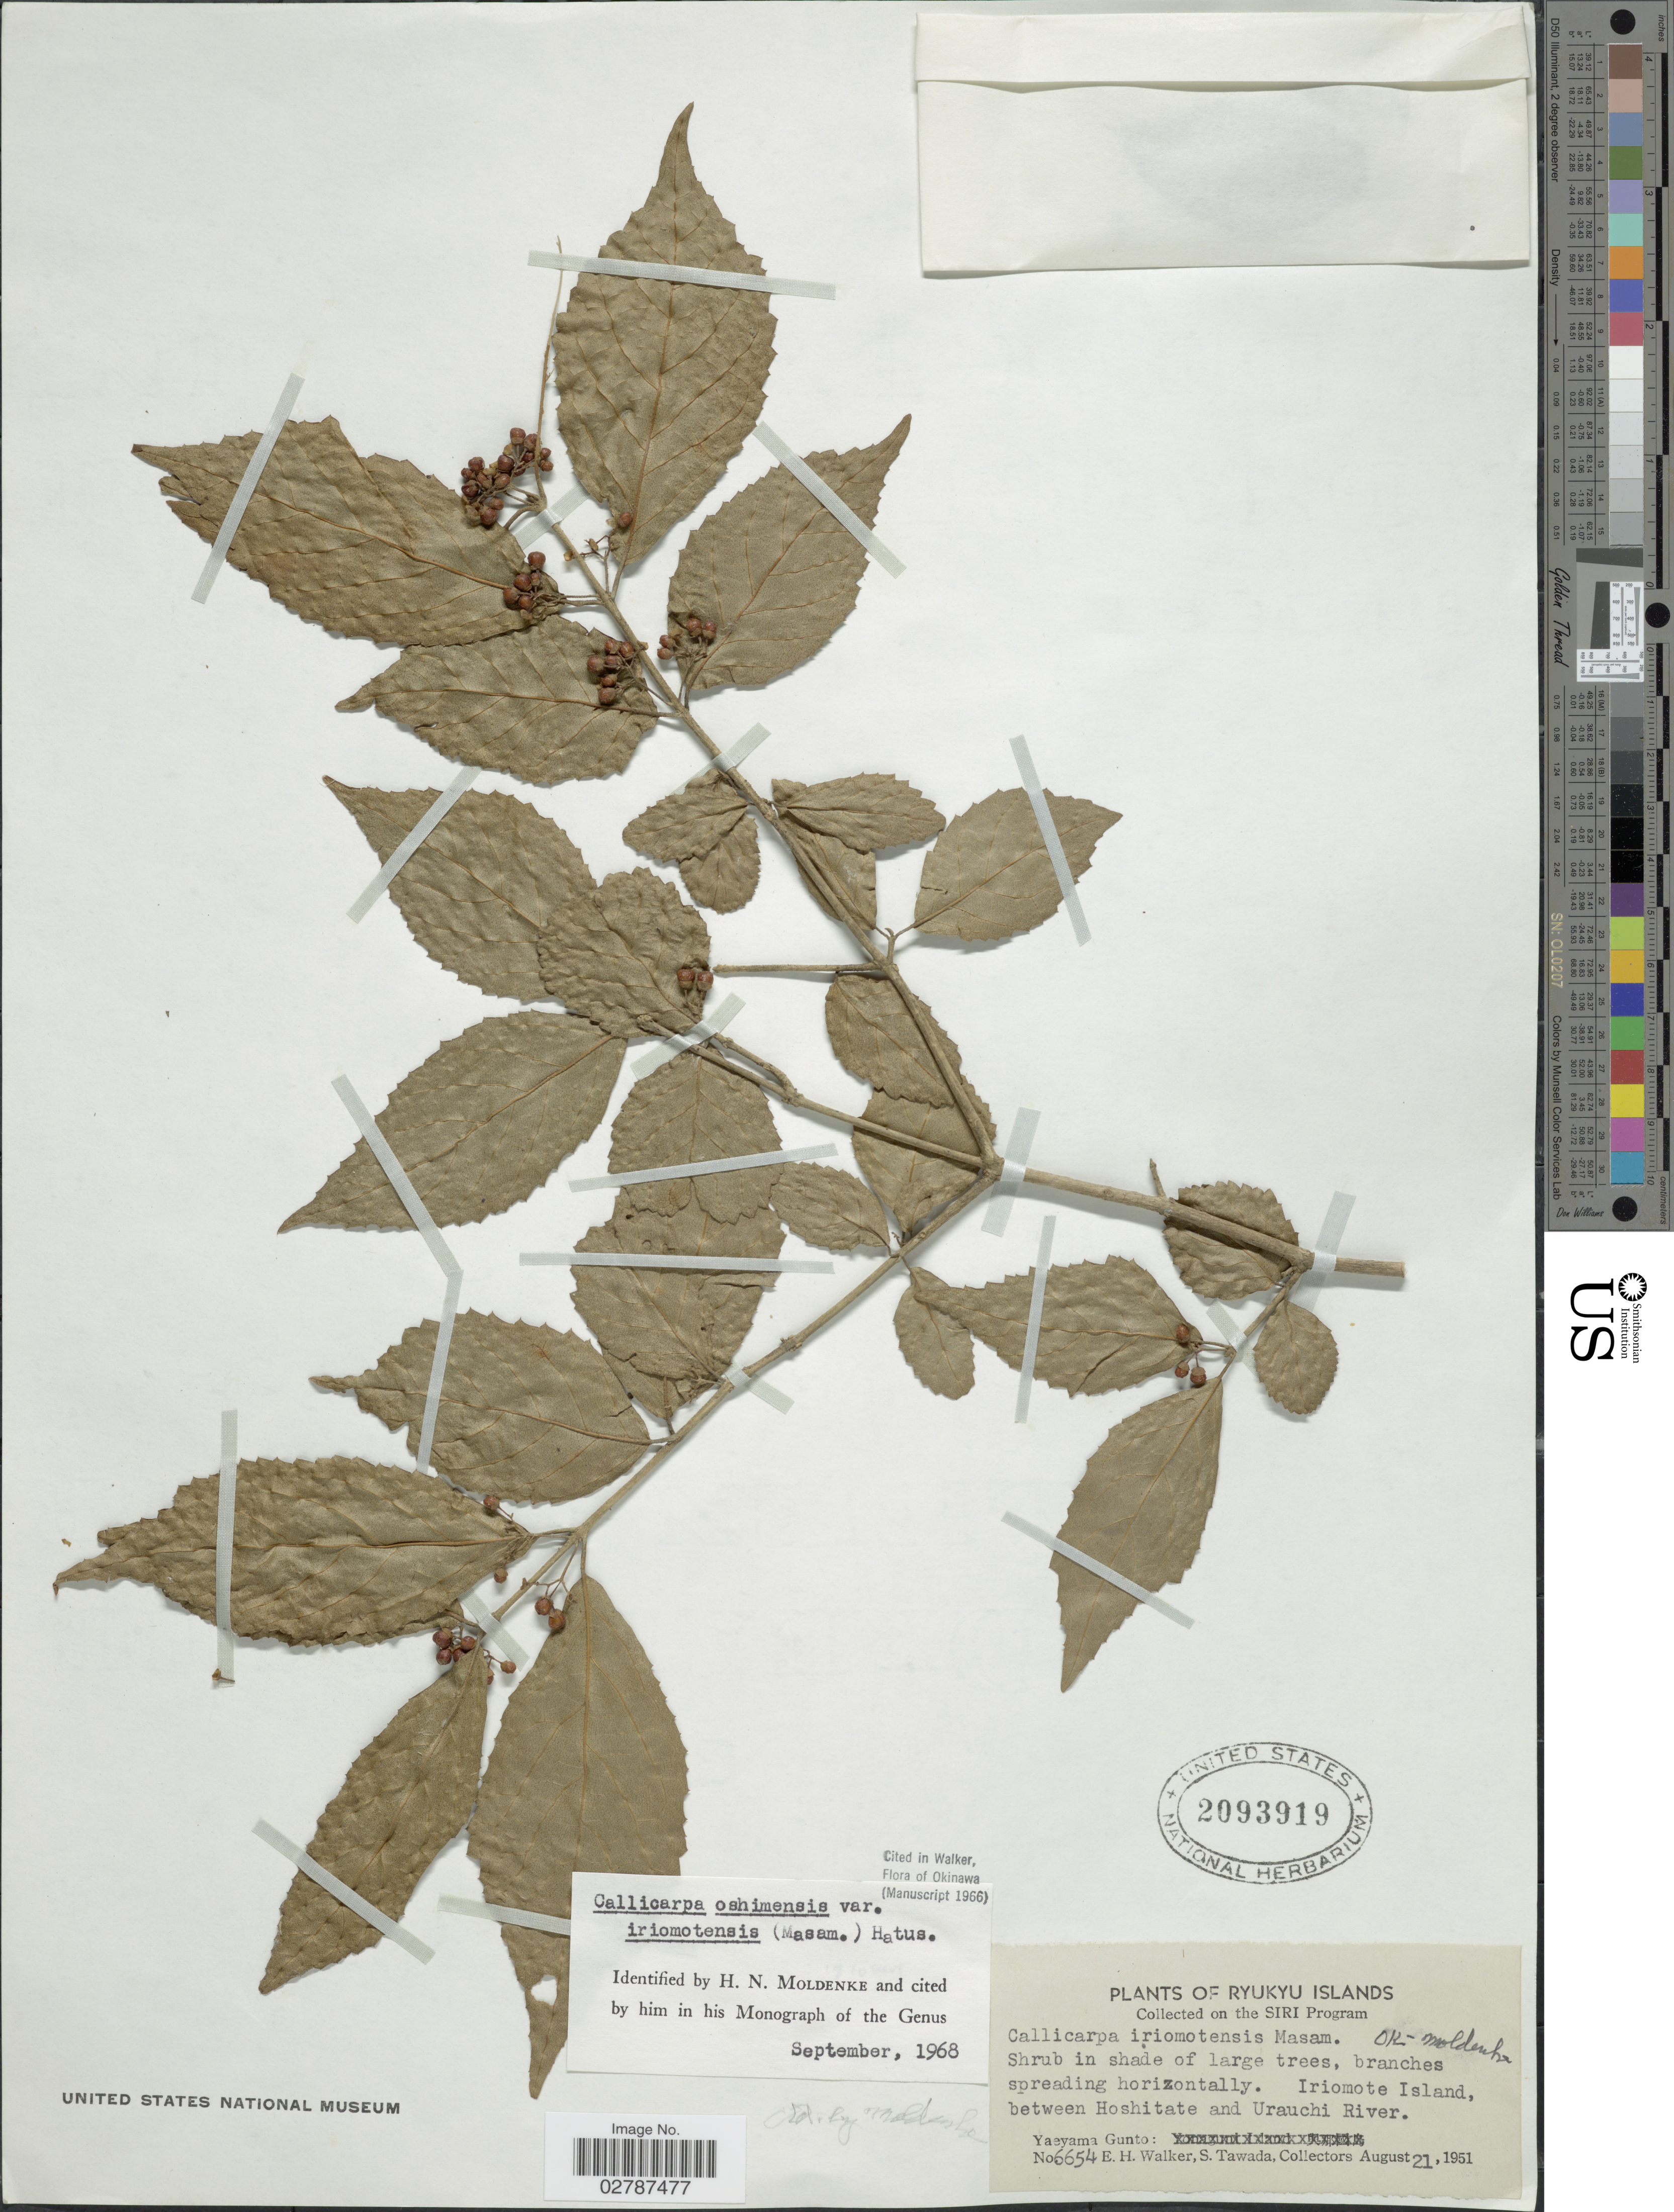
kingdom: Plantae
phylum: Tracheophyta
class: Magnoliopsida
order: Lamiales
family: Lamiaceae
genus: Callicarpa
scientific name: Callicarpa oshimensis var. iriomotensis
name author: (Nakai) Hatus.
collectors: E. H. Walker & S. Tawada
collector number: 6654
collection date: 1951-08-21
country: Japan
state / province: Okinawa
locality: Ryukyu Islands. Iriomote Island, between Hoshitate and Urauchi River.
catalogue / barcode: US 2093919